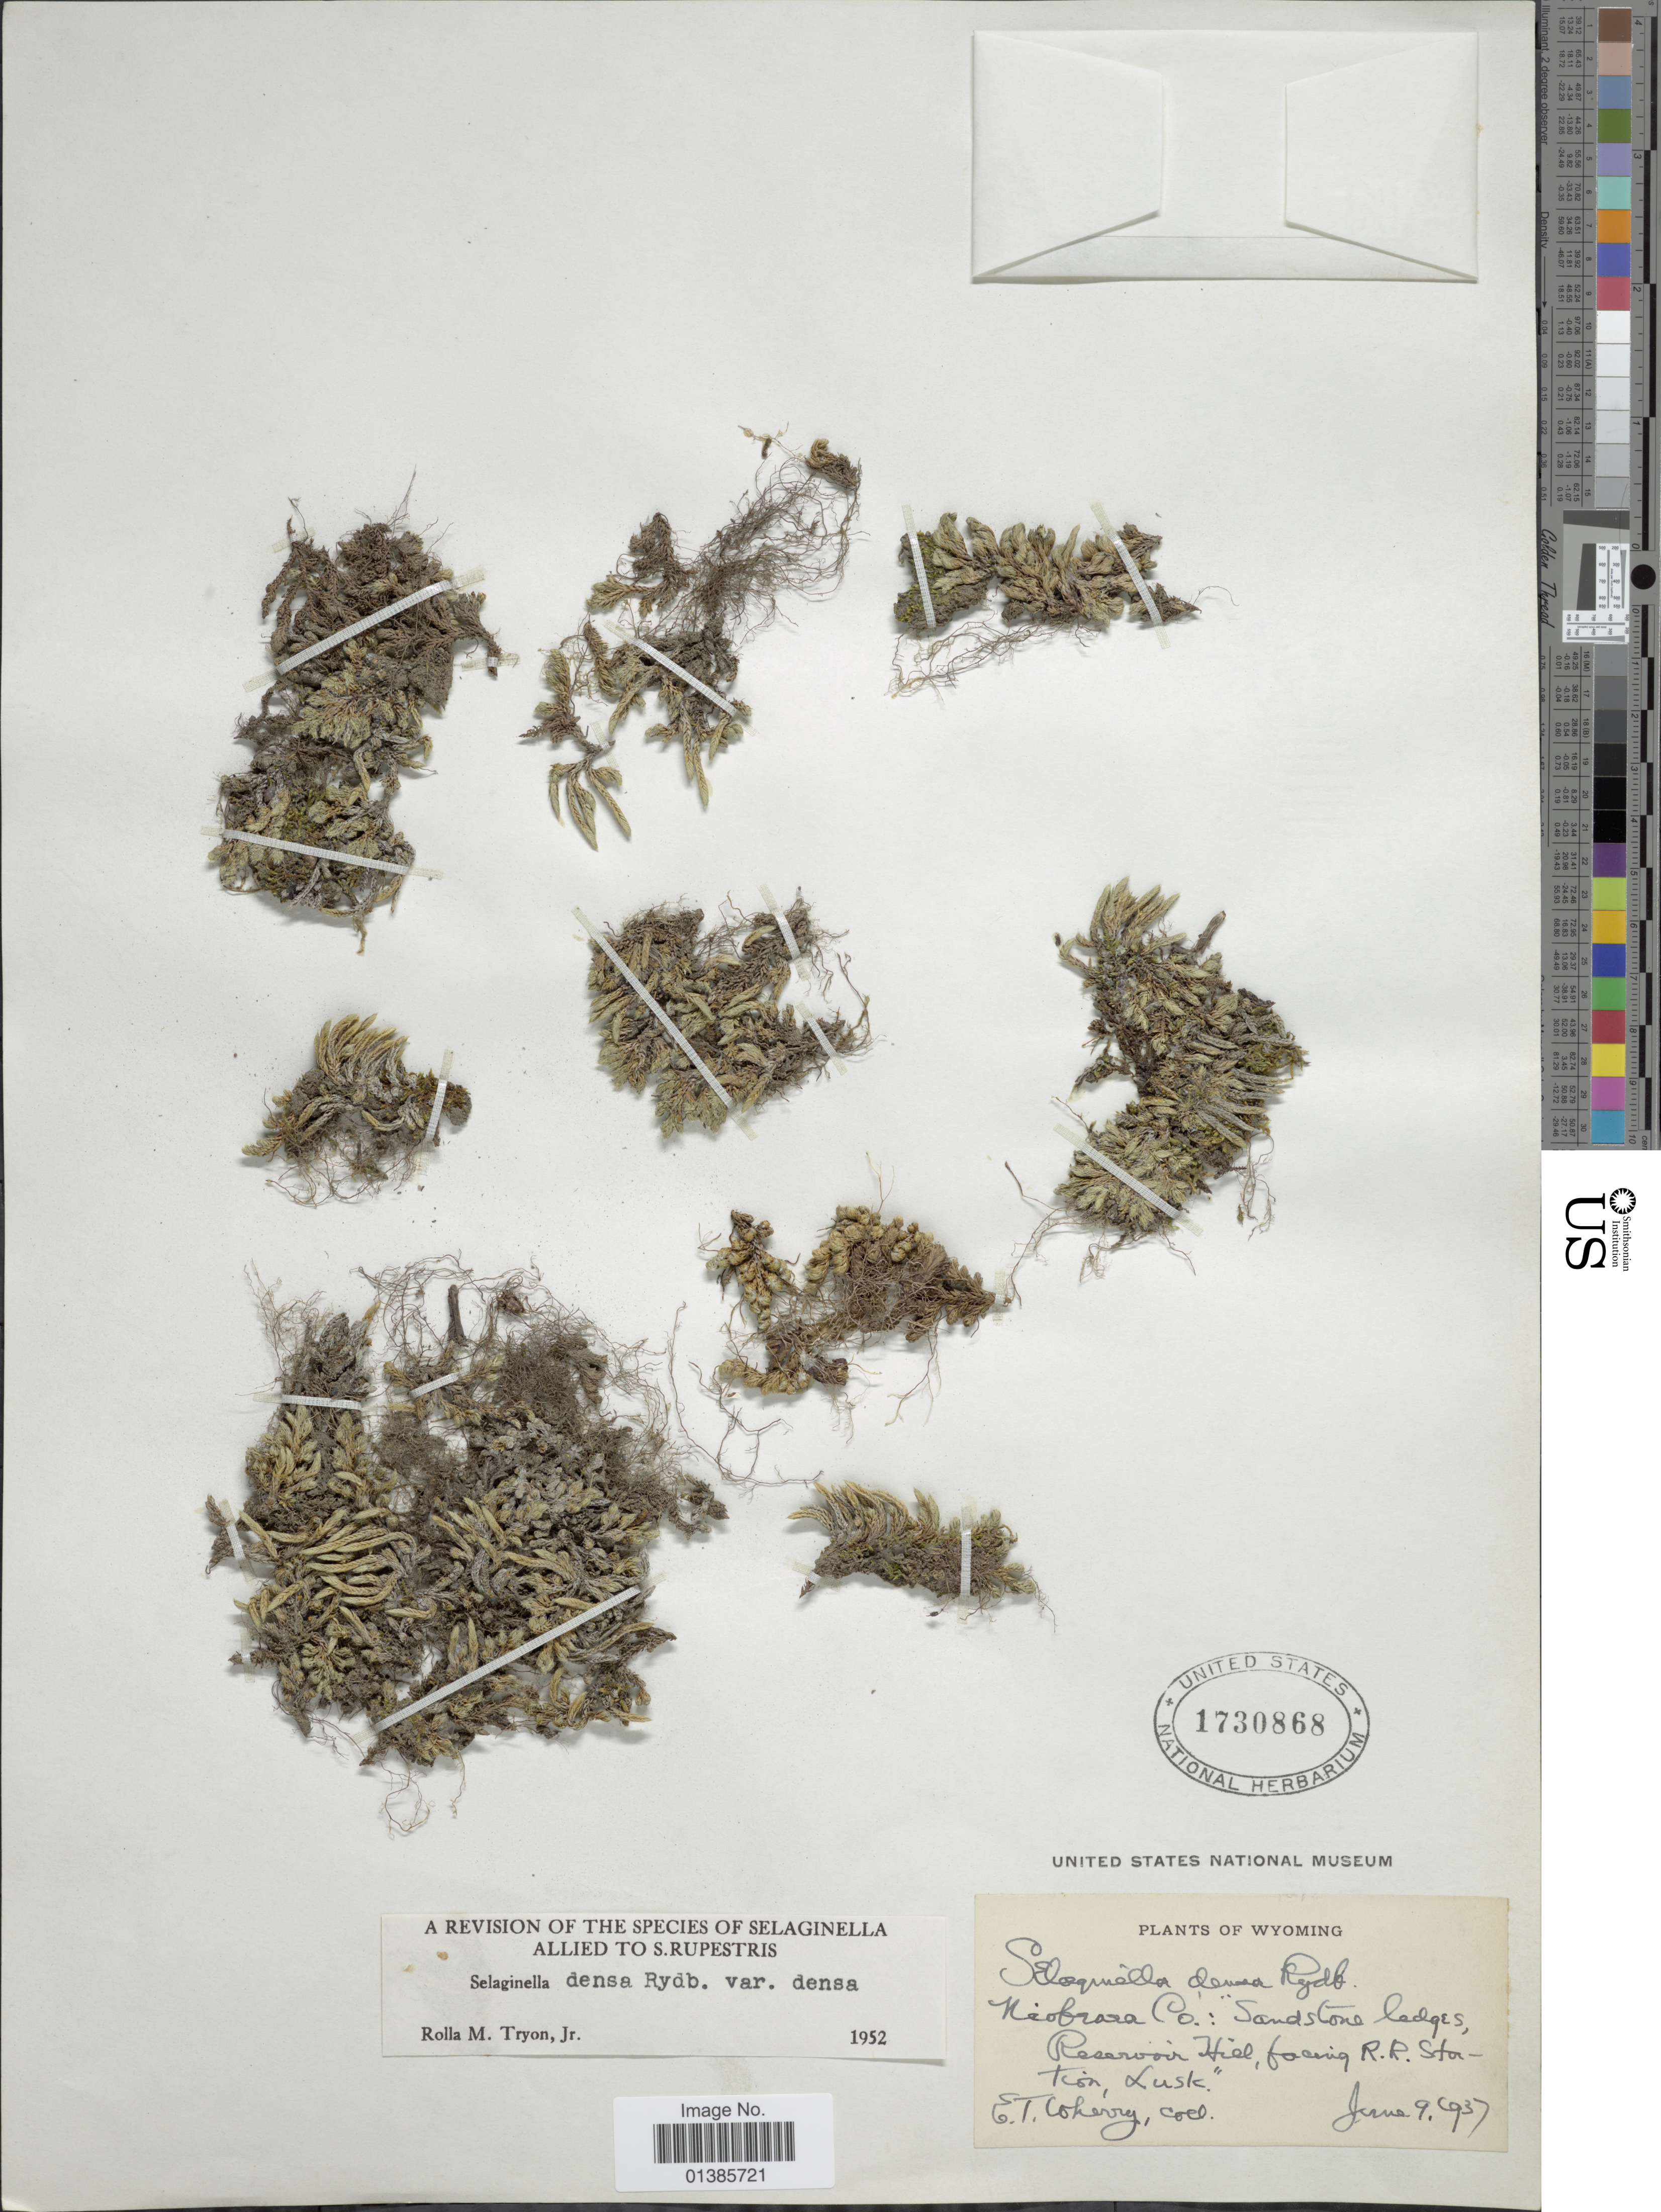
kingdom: Plantae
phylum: Tracheophyta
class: Lycopodiopsida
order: Selaginellales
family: Selaginellaceae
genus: Selaginella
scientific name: Selaginella densa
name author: Rydb.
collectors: E. T. Wherry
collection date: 1937-06-09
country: United States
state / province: Wyoming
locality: Neobraza Co.: Sandstone ledges, Reservoir Hill, R. R. Station, Lusk.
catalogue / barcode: US 1730868